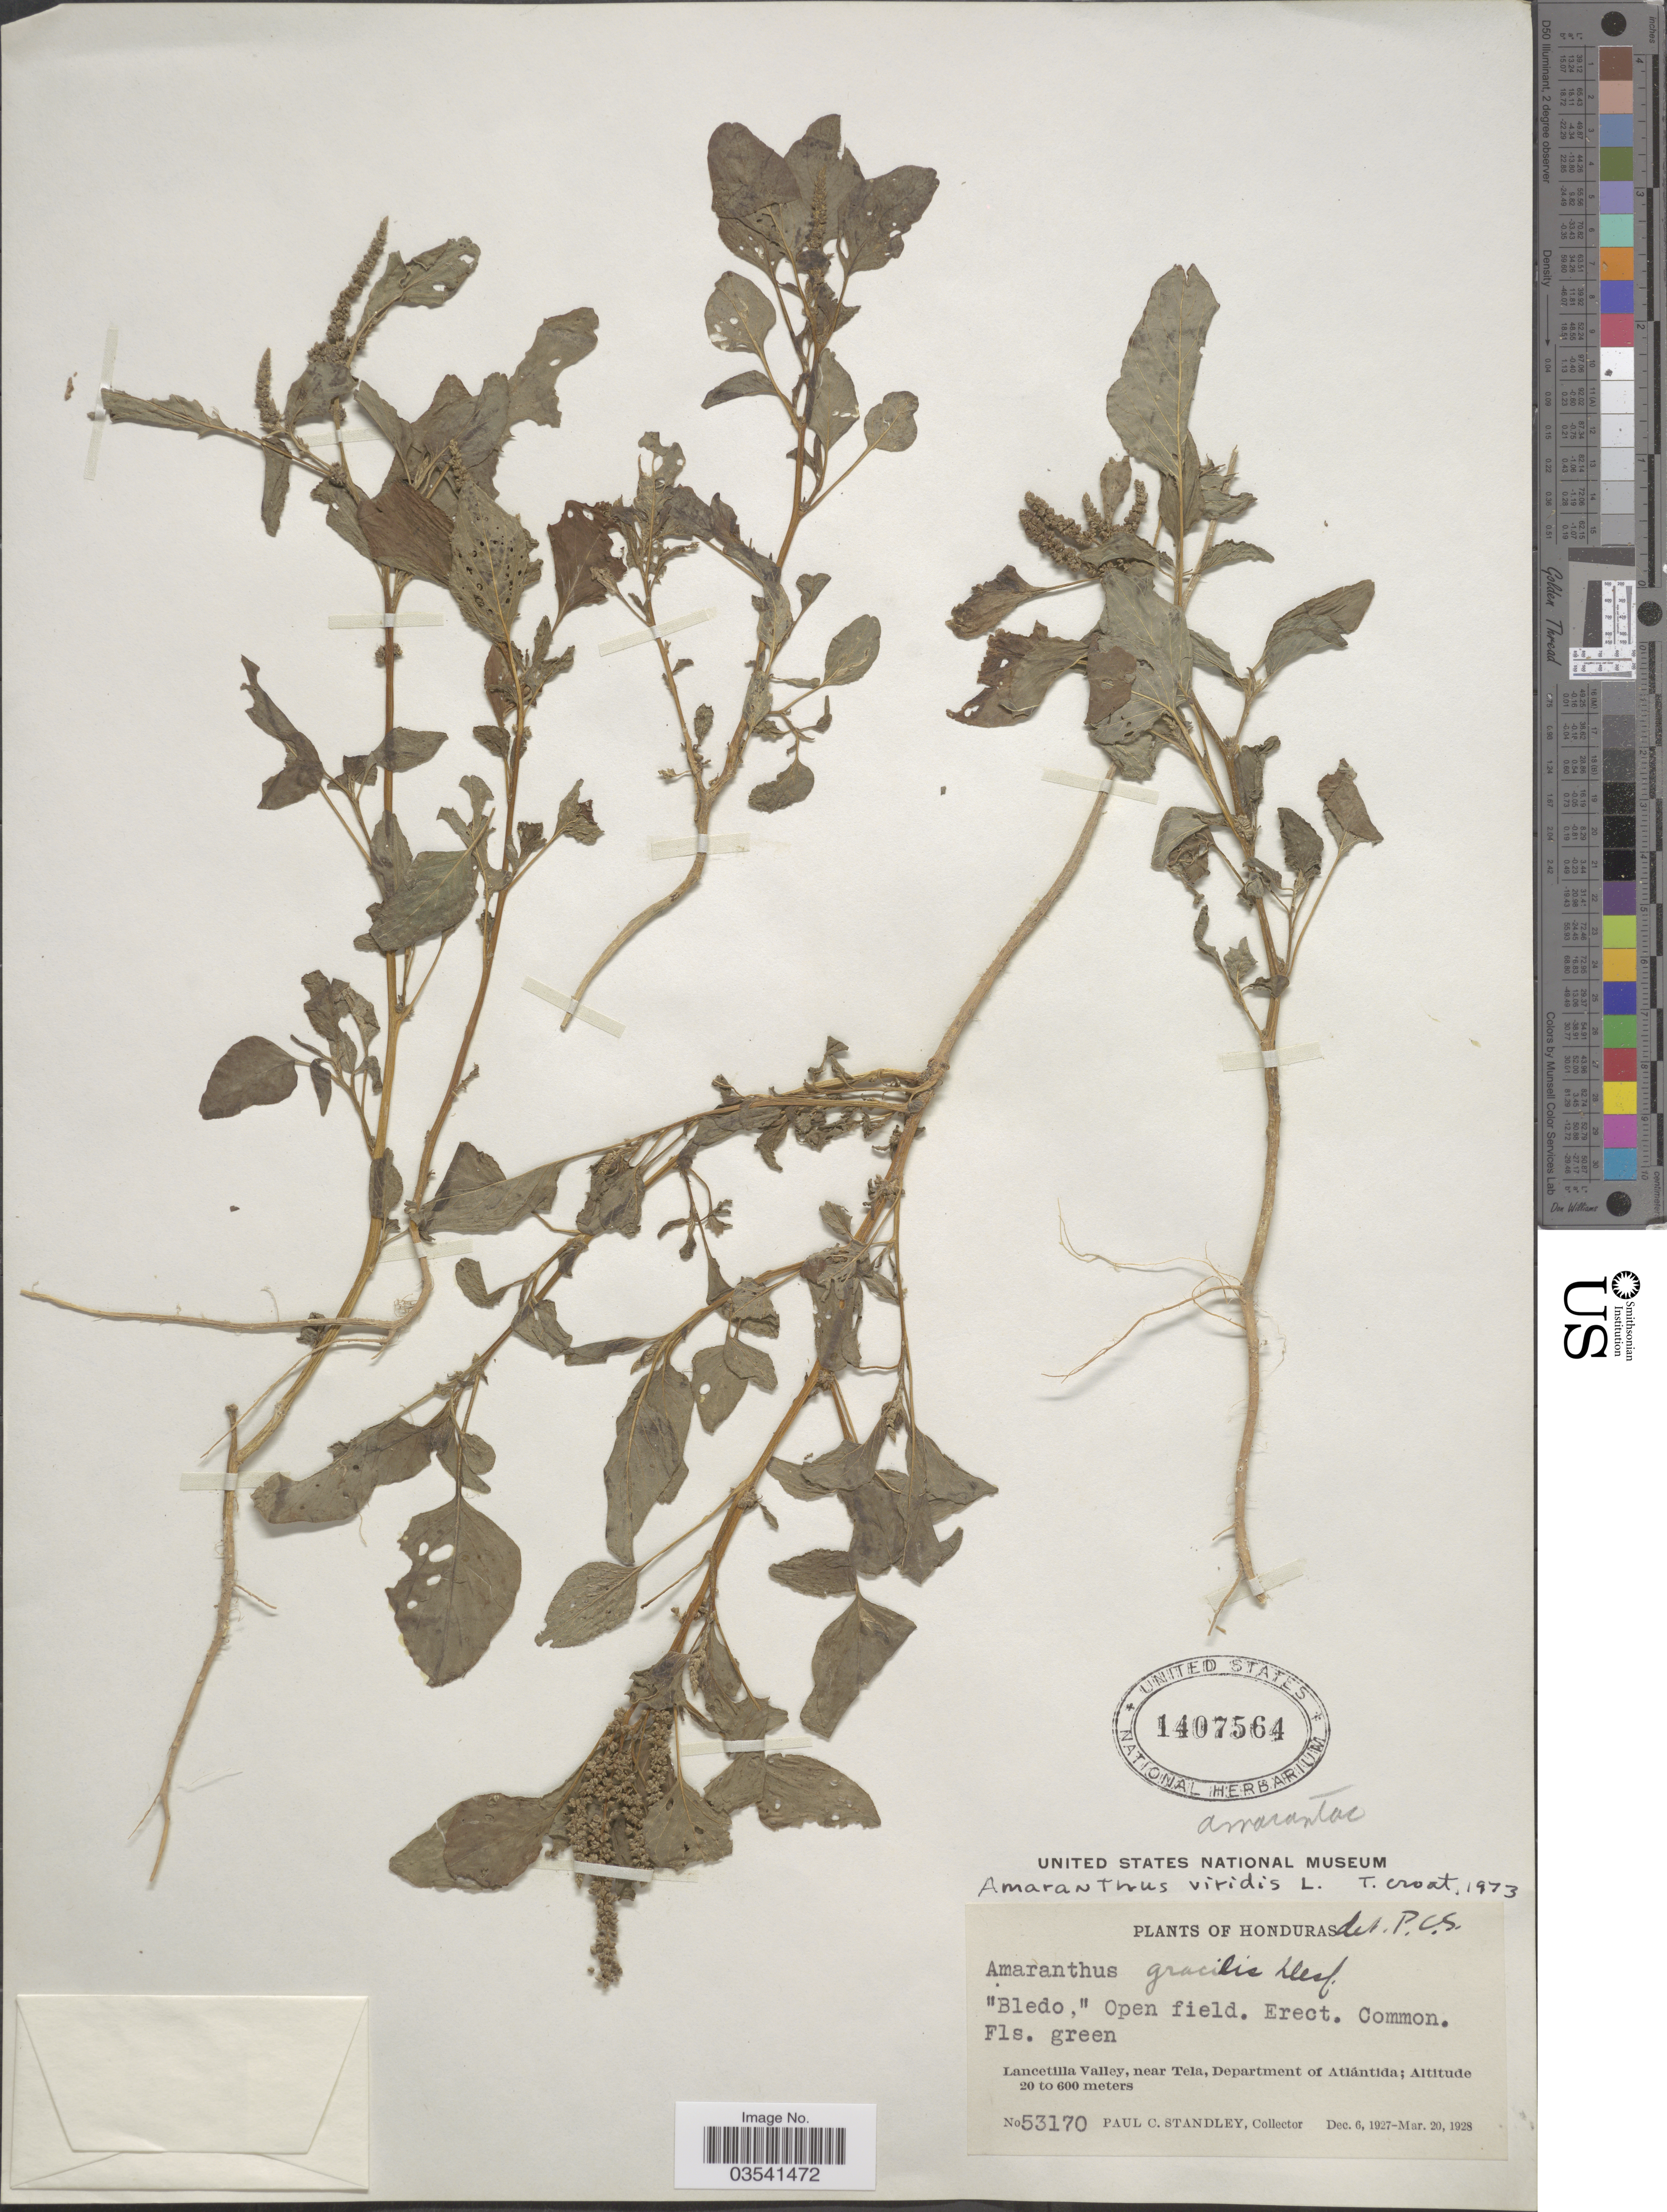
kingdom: Plantae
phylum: Tracheophyta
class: Magnoliopsida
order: Caryophyllales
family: Amaranthaceae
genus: Amaranthus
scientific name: Amaranthus gracilis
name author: Desf. ex Poir.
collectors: P. C. Standley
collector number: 53170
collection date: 1927-12-06/1928-03-20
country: Honduras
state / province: Atlántida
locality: Lancetilla Valley, near Tela, Department of Atlántida.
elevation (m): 20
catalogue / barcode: US 1407564